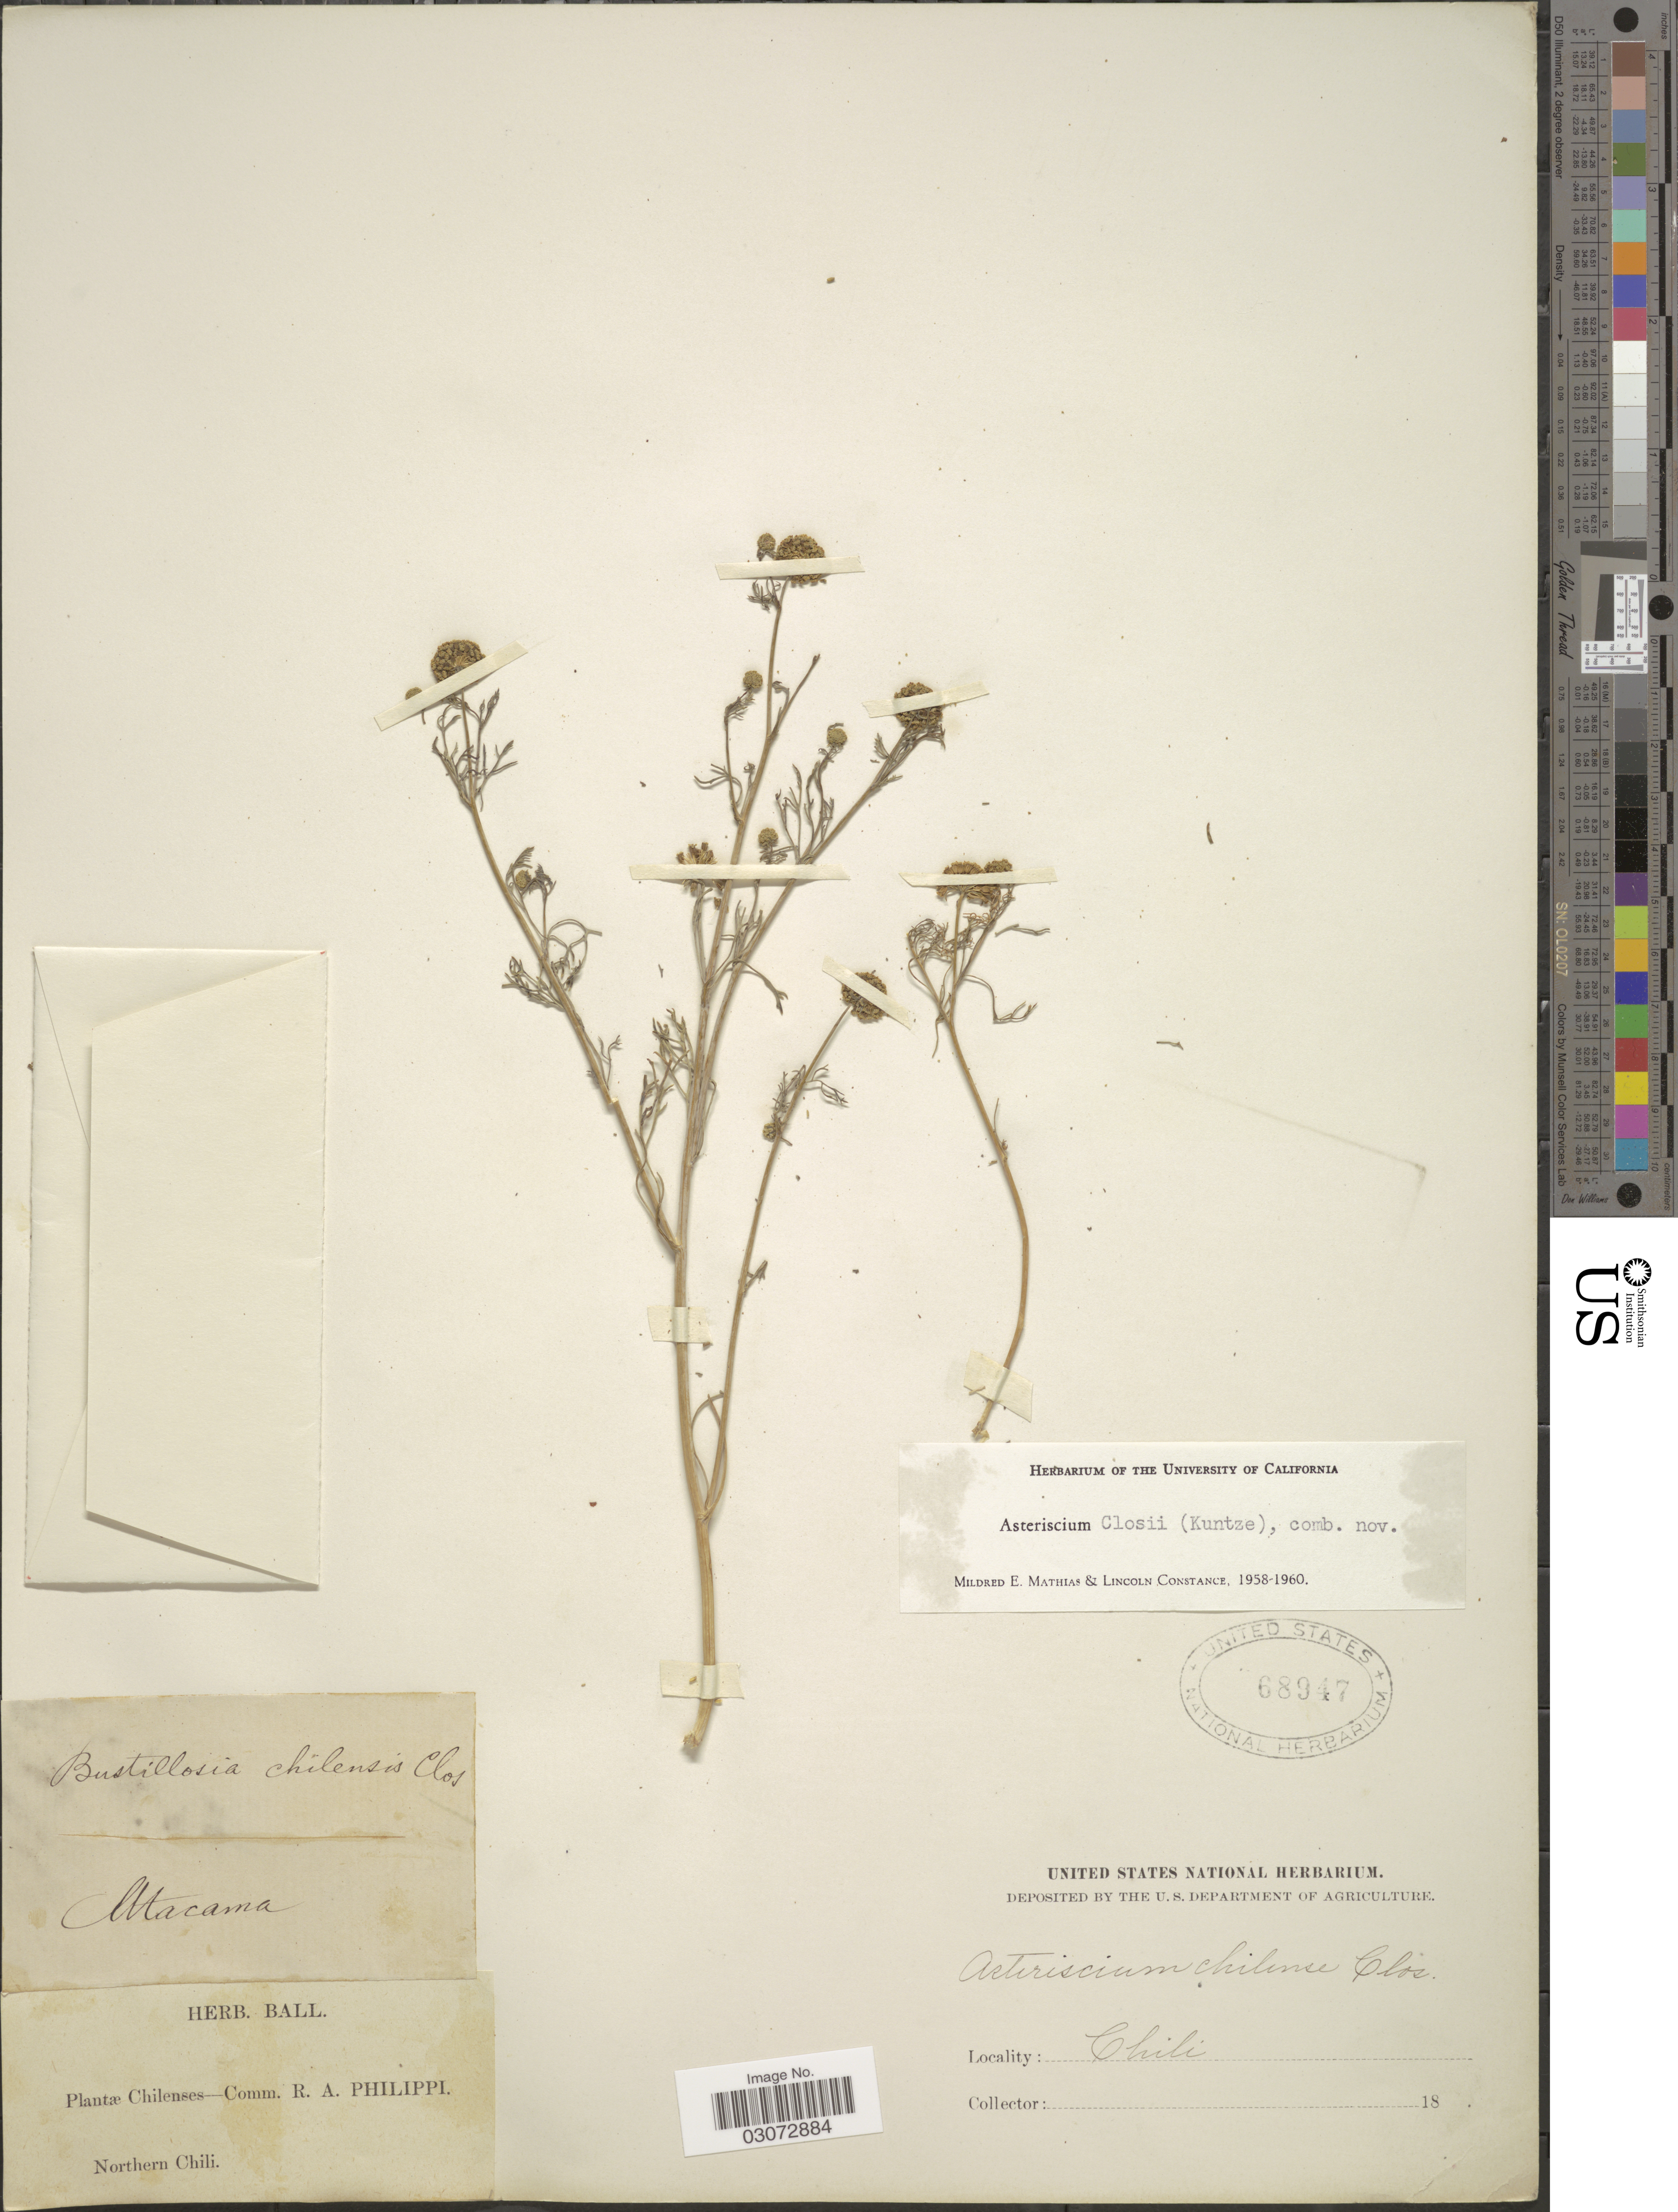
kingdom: Plantae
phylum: Tracheophyta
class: Magnoliopsida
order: Apiales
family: Apiaceae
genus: Asteriscium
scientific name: Asteriscium closii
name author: (Kuntze) Mathias & Constance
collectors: ex herb. Ball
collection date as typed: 18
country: Chile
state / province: Atacama (III)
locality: Northern Chili.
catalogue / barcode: US 68947